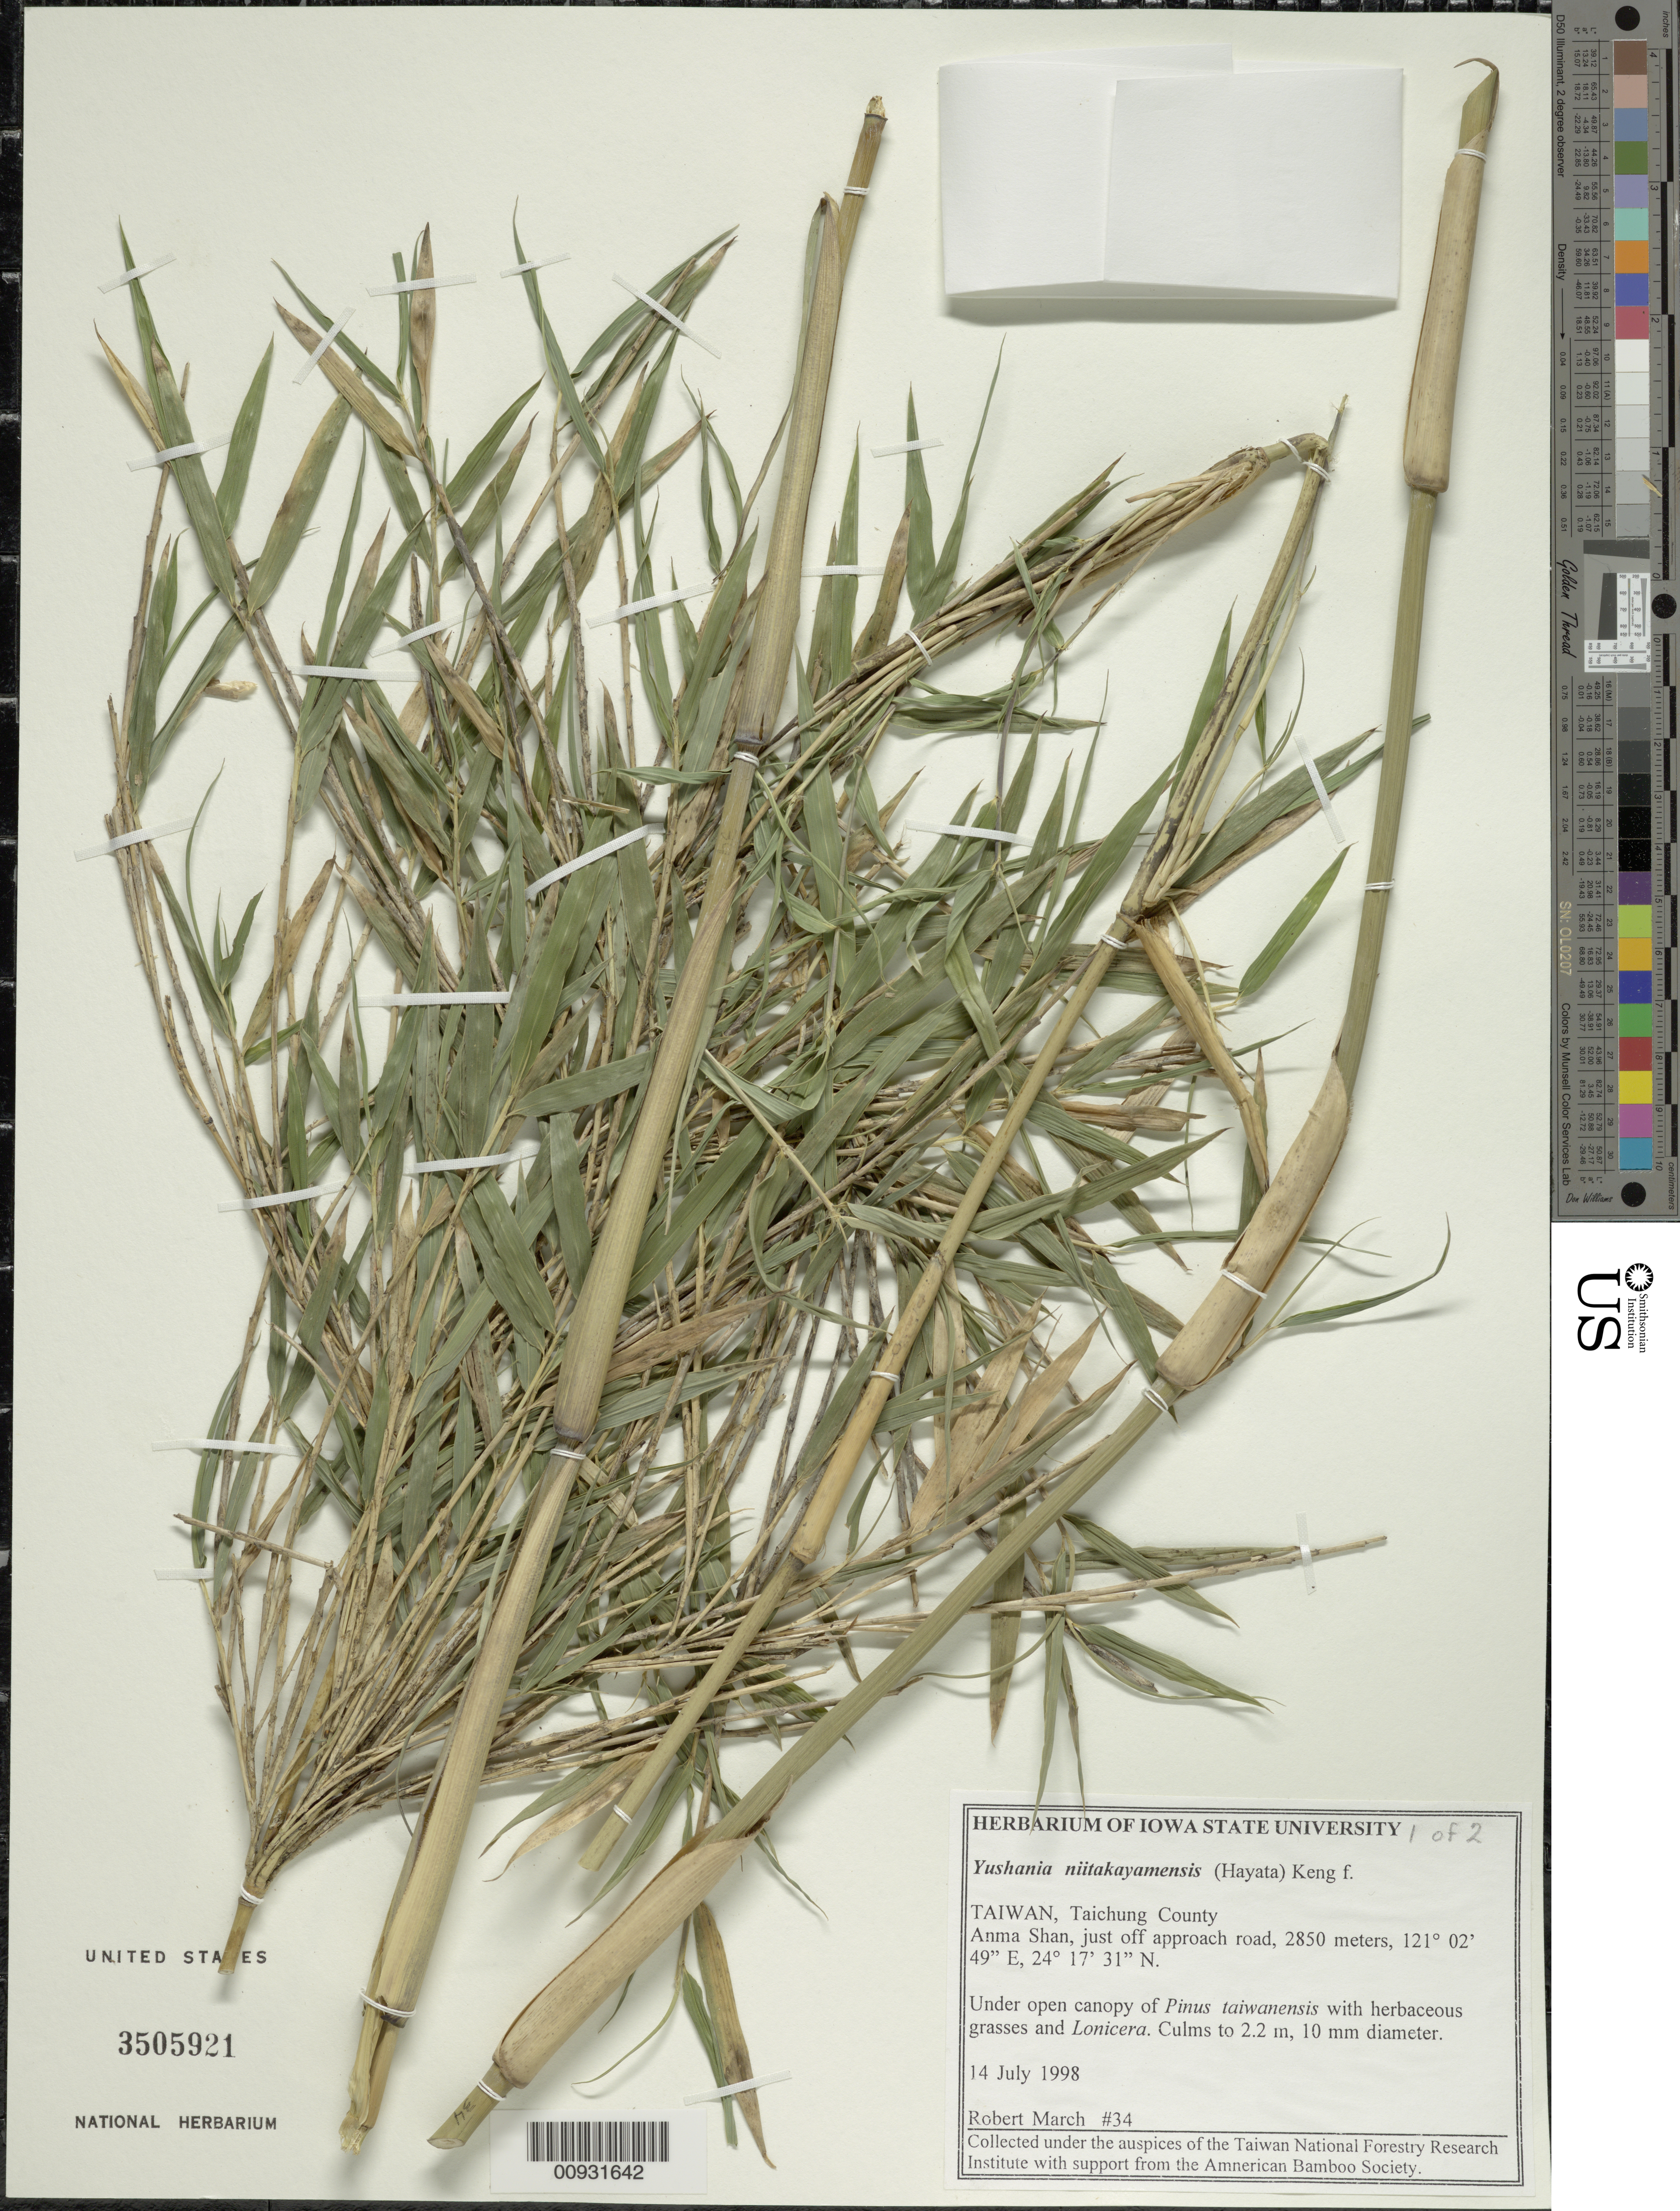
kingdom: Plantae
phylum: Tracheophyta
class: Liliopsida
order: Poales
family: Poaceae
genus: Yushania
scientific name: Yushania niitakayamensis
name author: (Hayata) Keng f.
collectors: R. March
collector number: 34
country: Taiwan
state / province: Taichung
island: Taiwan [Formosa]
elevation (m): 2850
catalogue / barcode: US 3505921